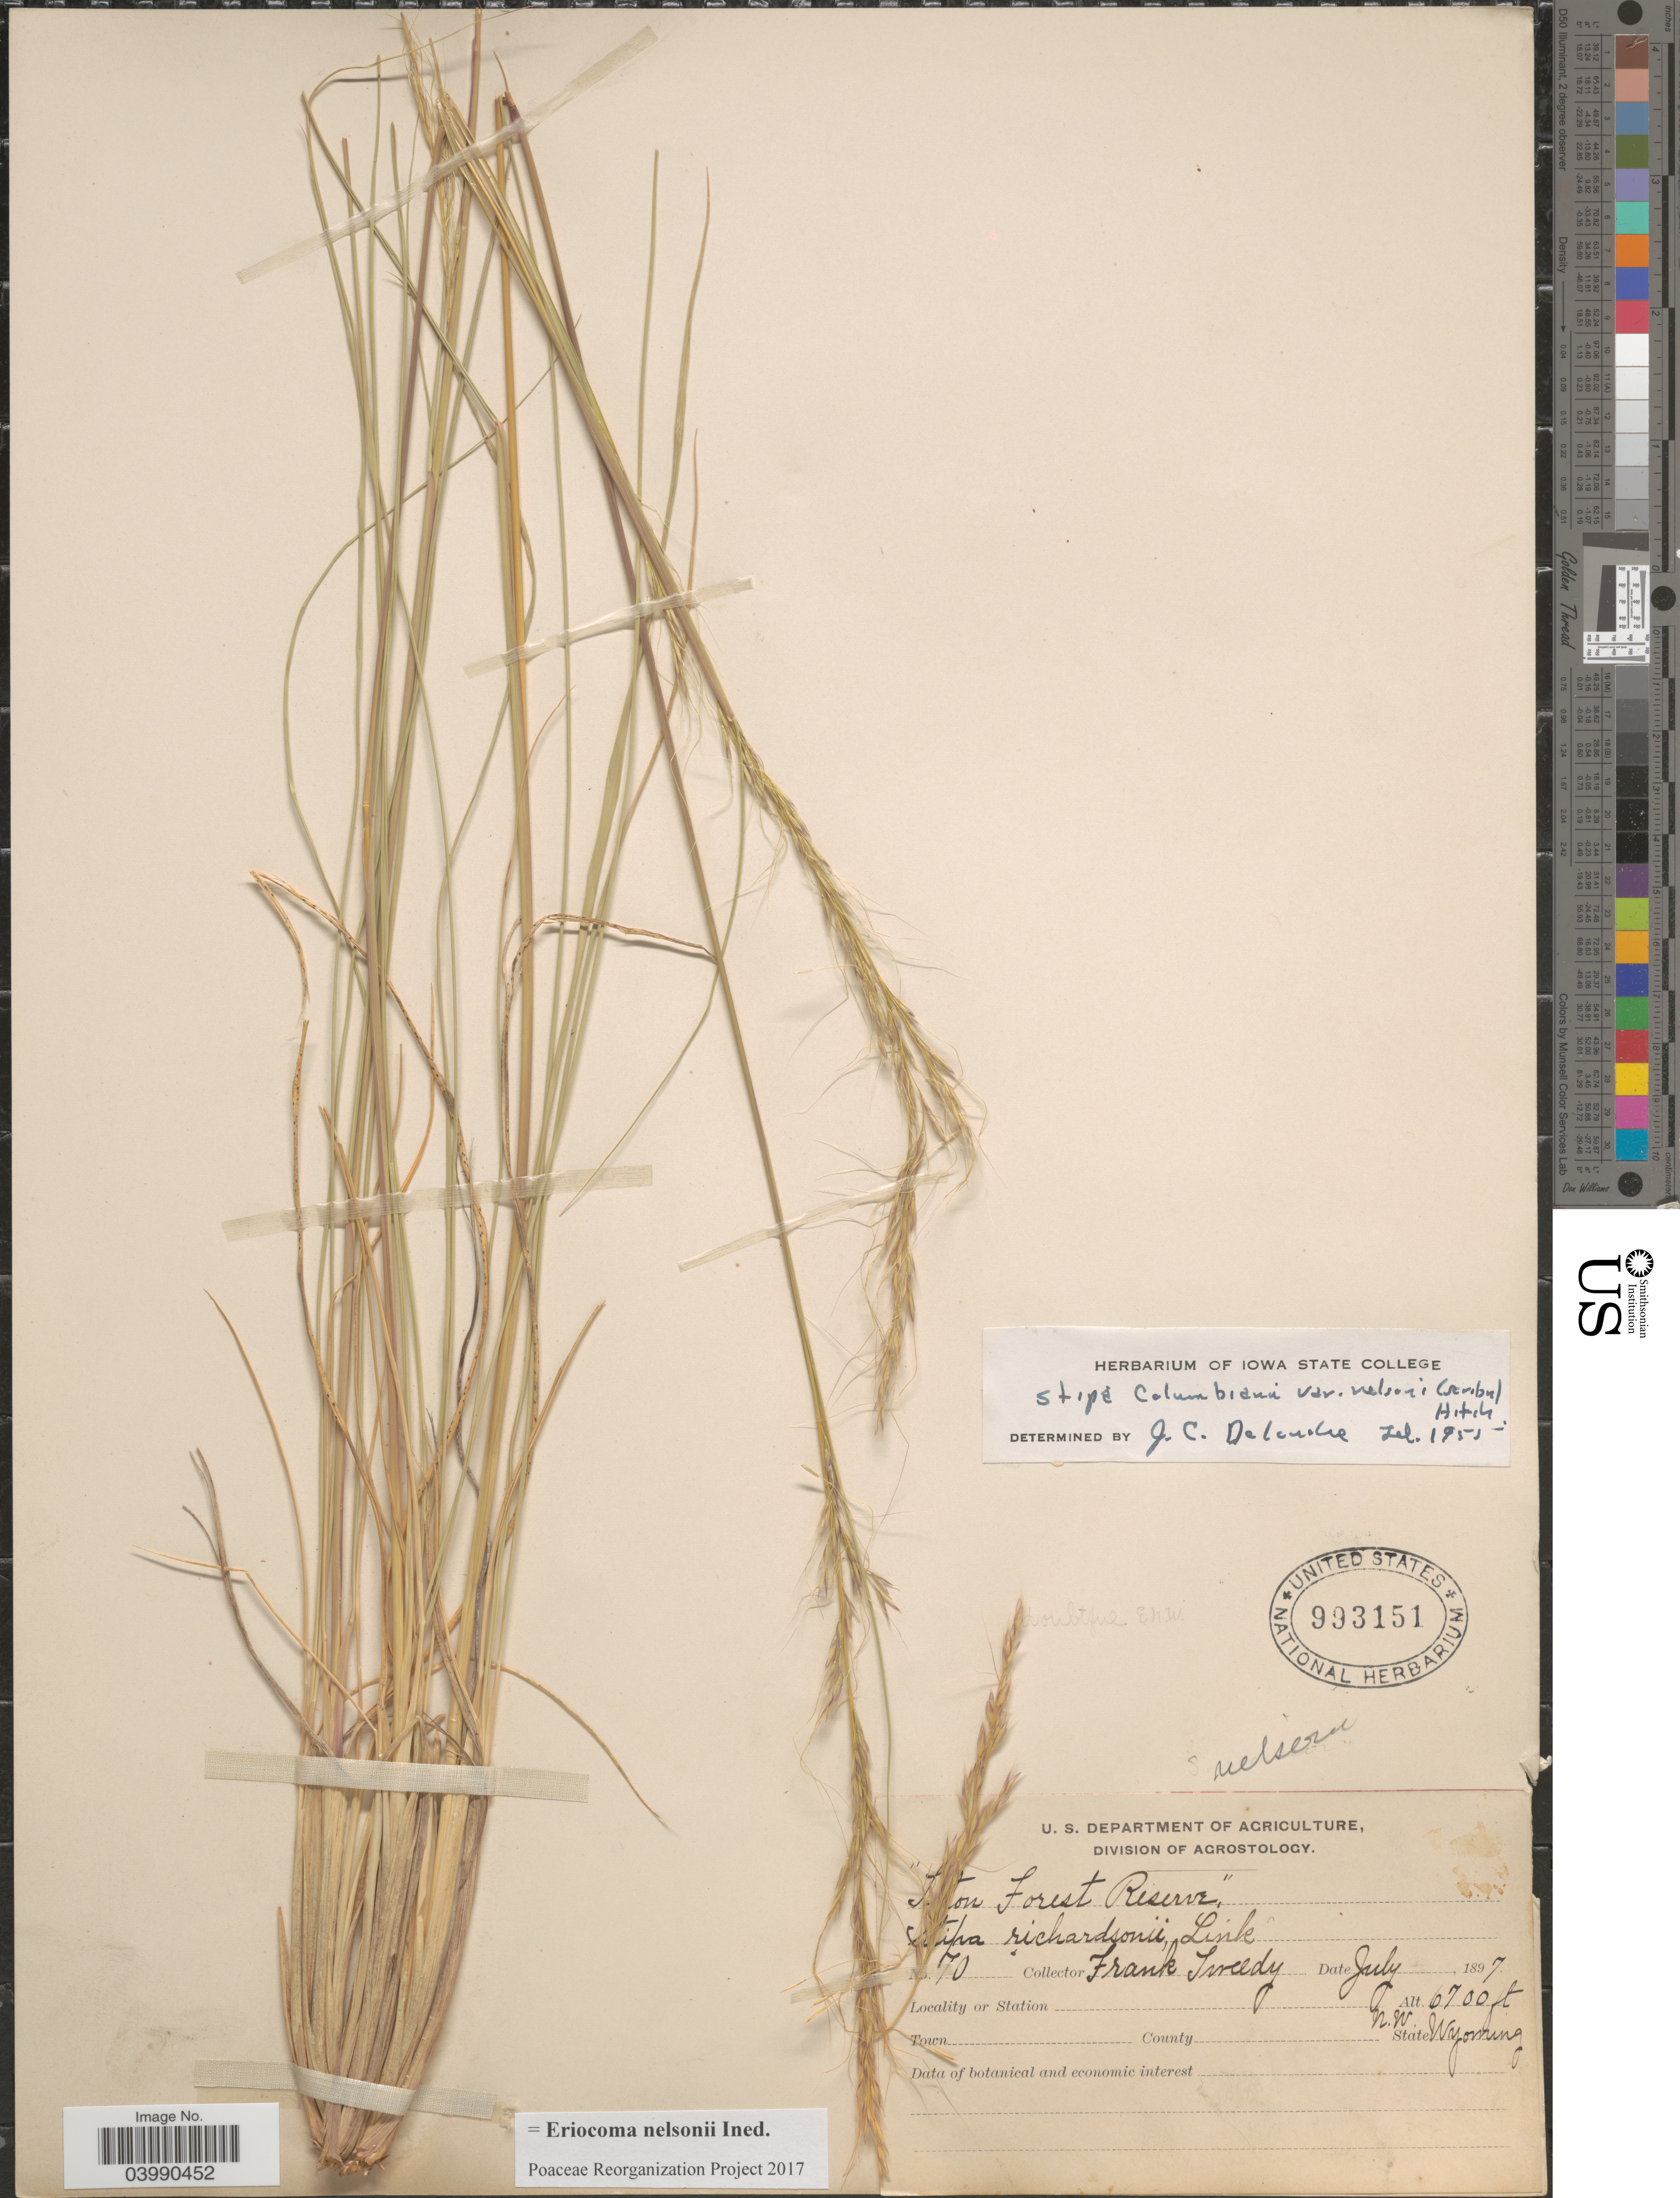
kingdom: Plantae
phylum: Tracheophyta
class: Liliopsida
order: Poales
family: Poaceae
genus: Eriocoma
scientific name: Eriocoma nelsonii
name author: (Scribn.) Romasch.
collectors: F. Tweedy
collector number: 70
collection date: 1897-07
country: United States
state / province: Wyoming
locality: Teton Forest Reserve.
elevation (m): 2042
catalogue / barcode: US 993151